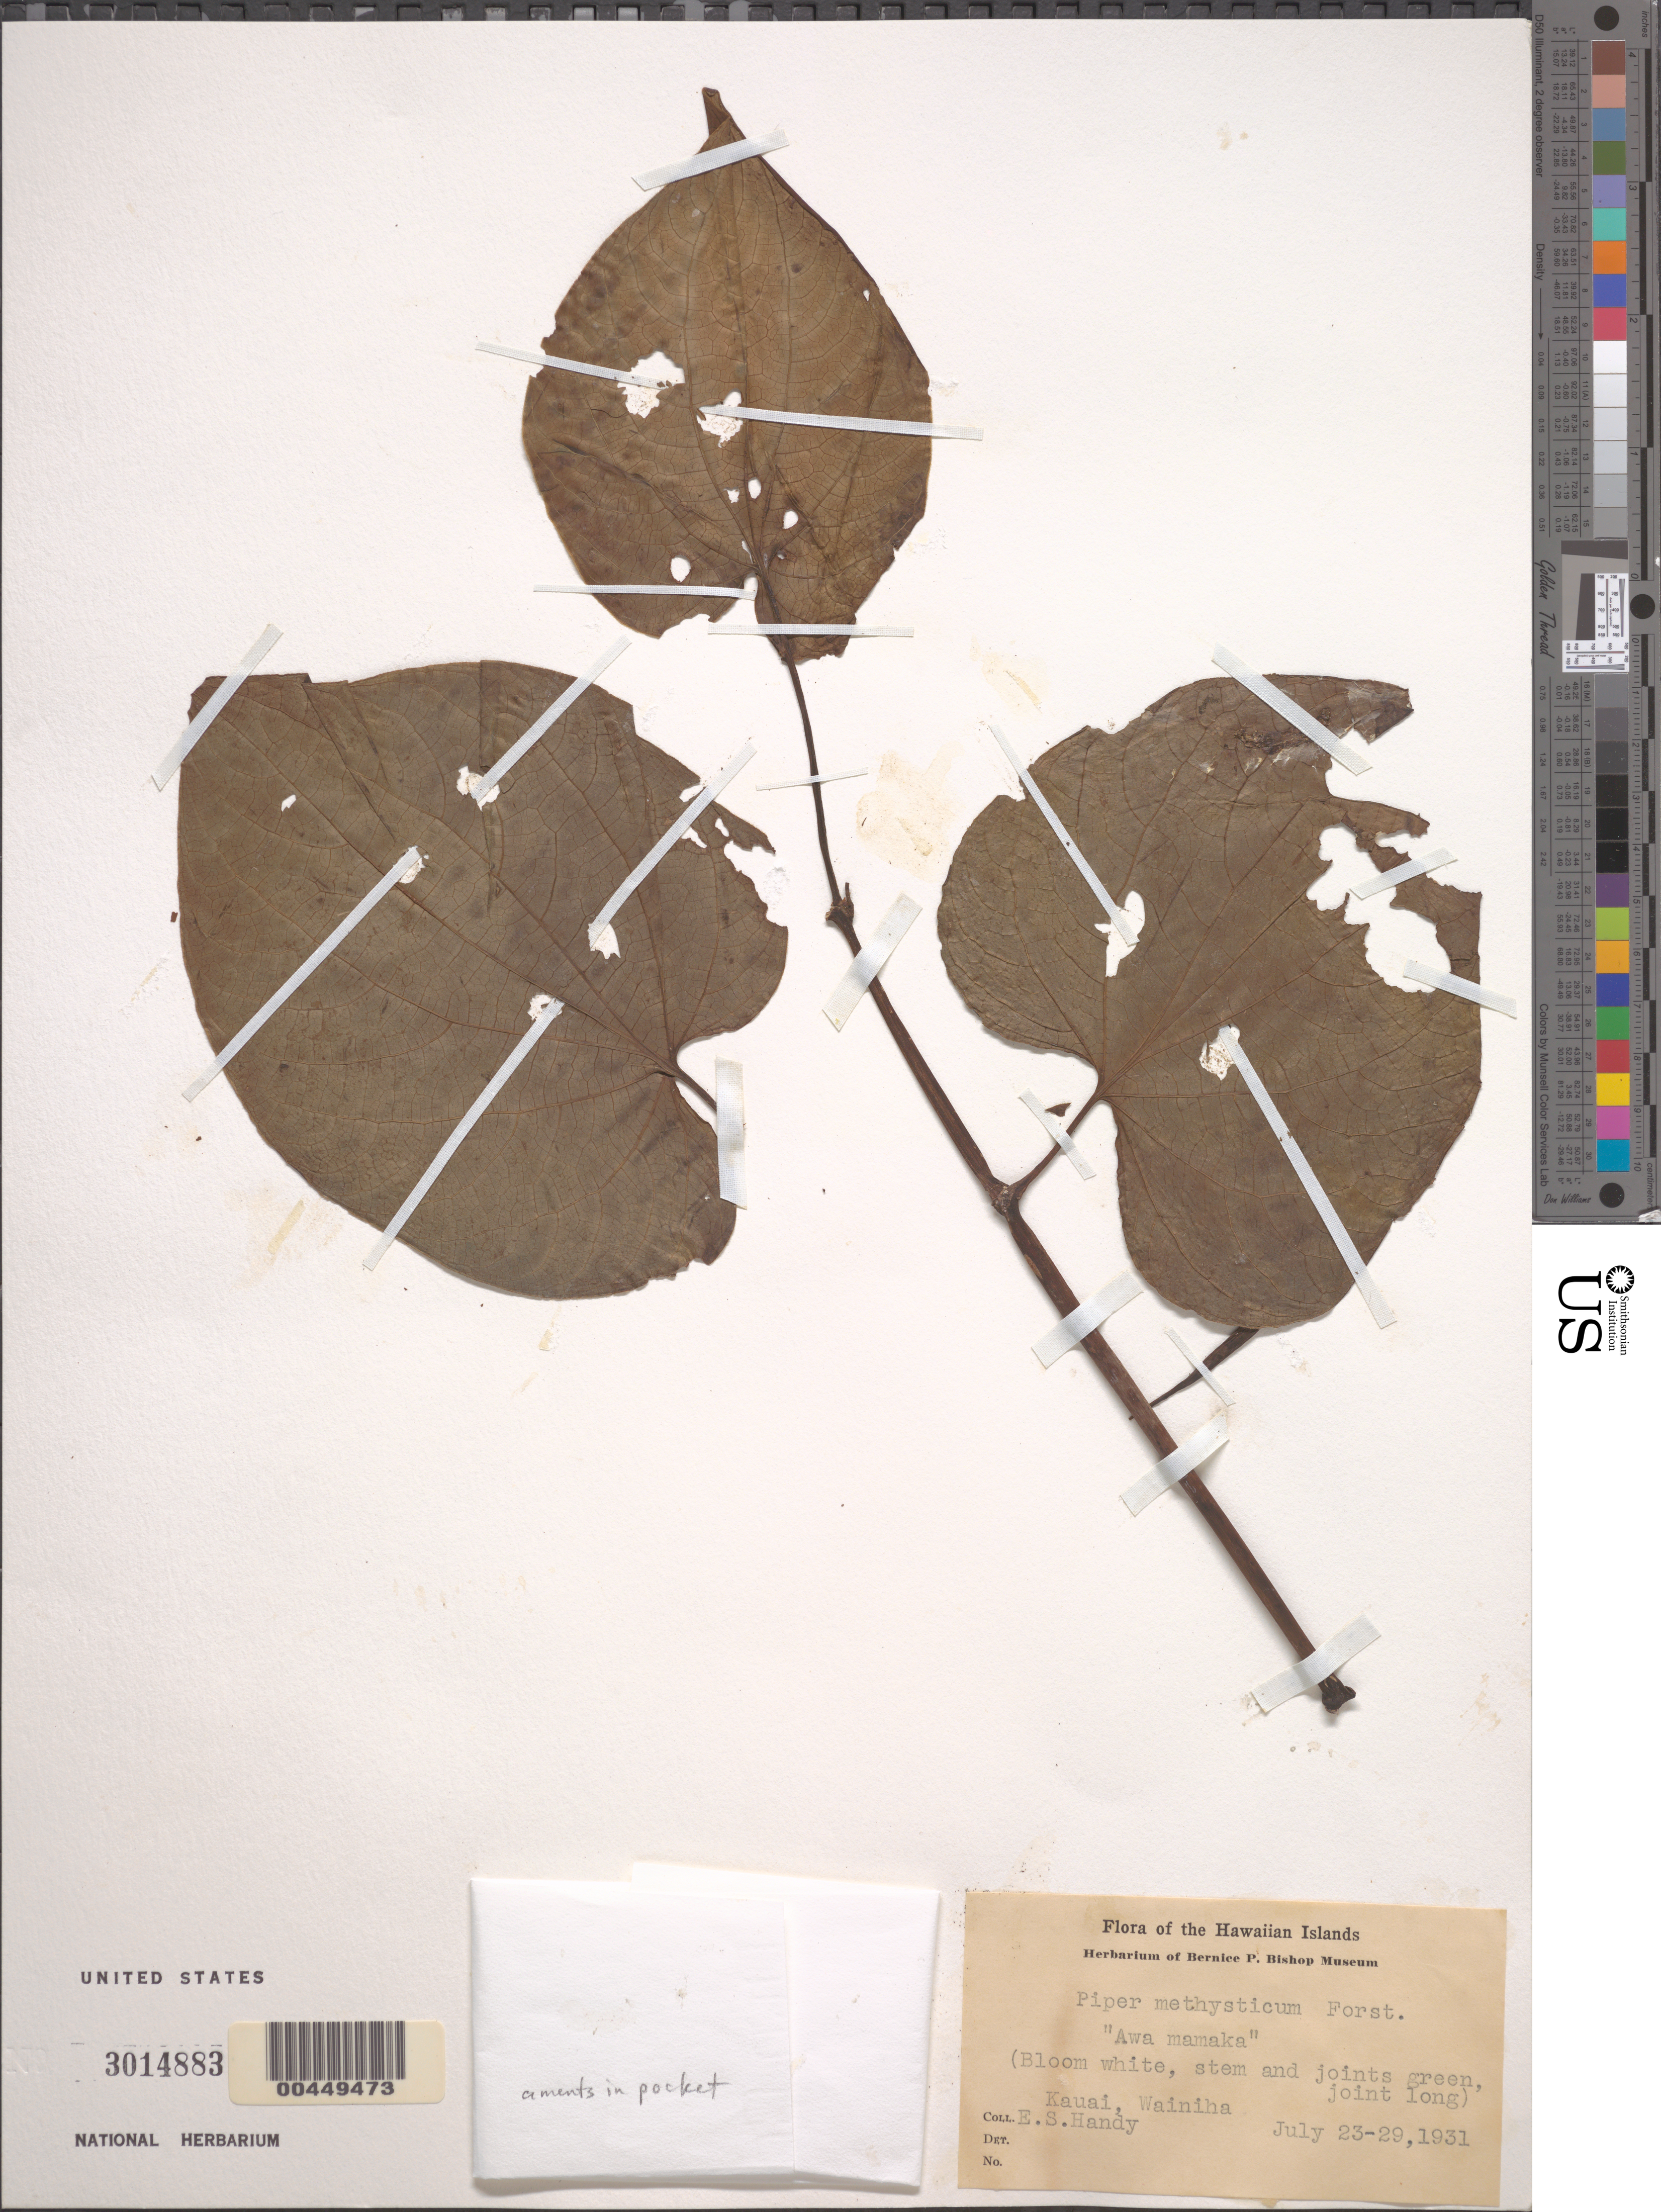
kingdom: Plantae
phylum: Tracheophyta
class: Magnoliopsida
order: Piperales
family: Piperaceae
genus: Piper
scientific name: Piper methysticum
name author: J.R. Forst. & G. Forst.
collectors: E. Handy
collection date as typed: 23 Jul 1931 to 29 Jul 1931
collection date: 1931-07-23/1931-07-29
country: United States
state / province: Hawaii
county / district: Kauai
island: Kaua'i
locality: Wainiha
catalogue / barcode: US 3014883